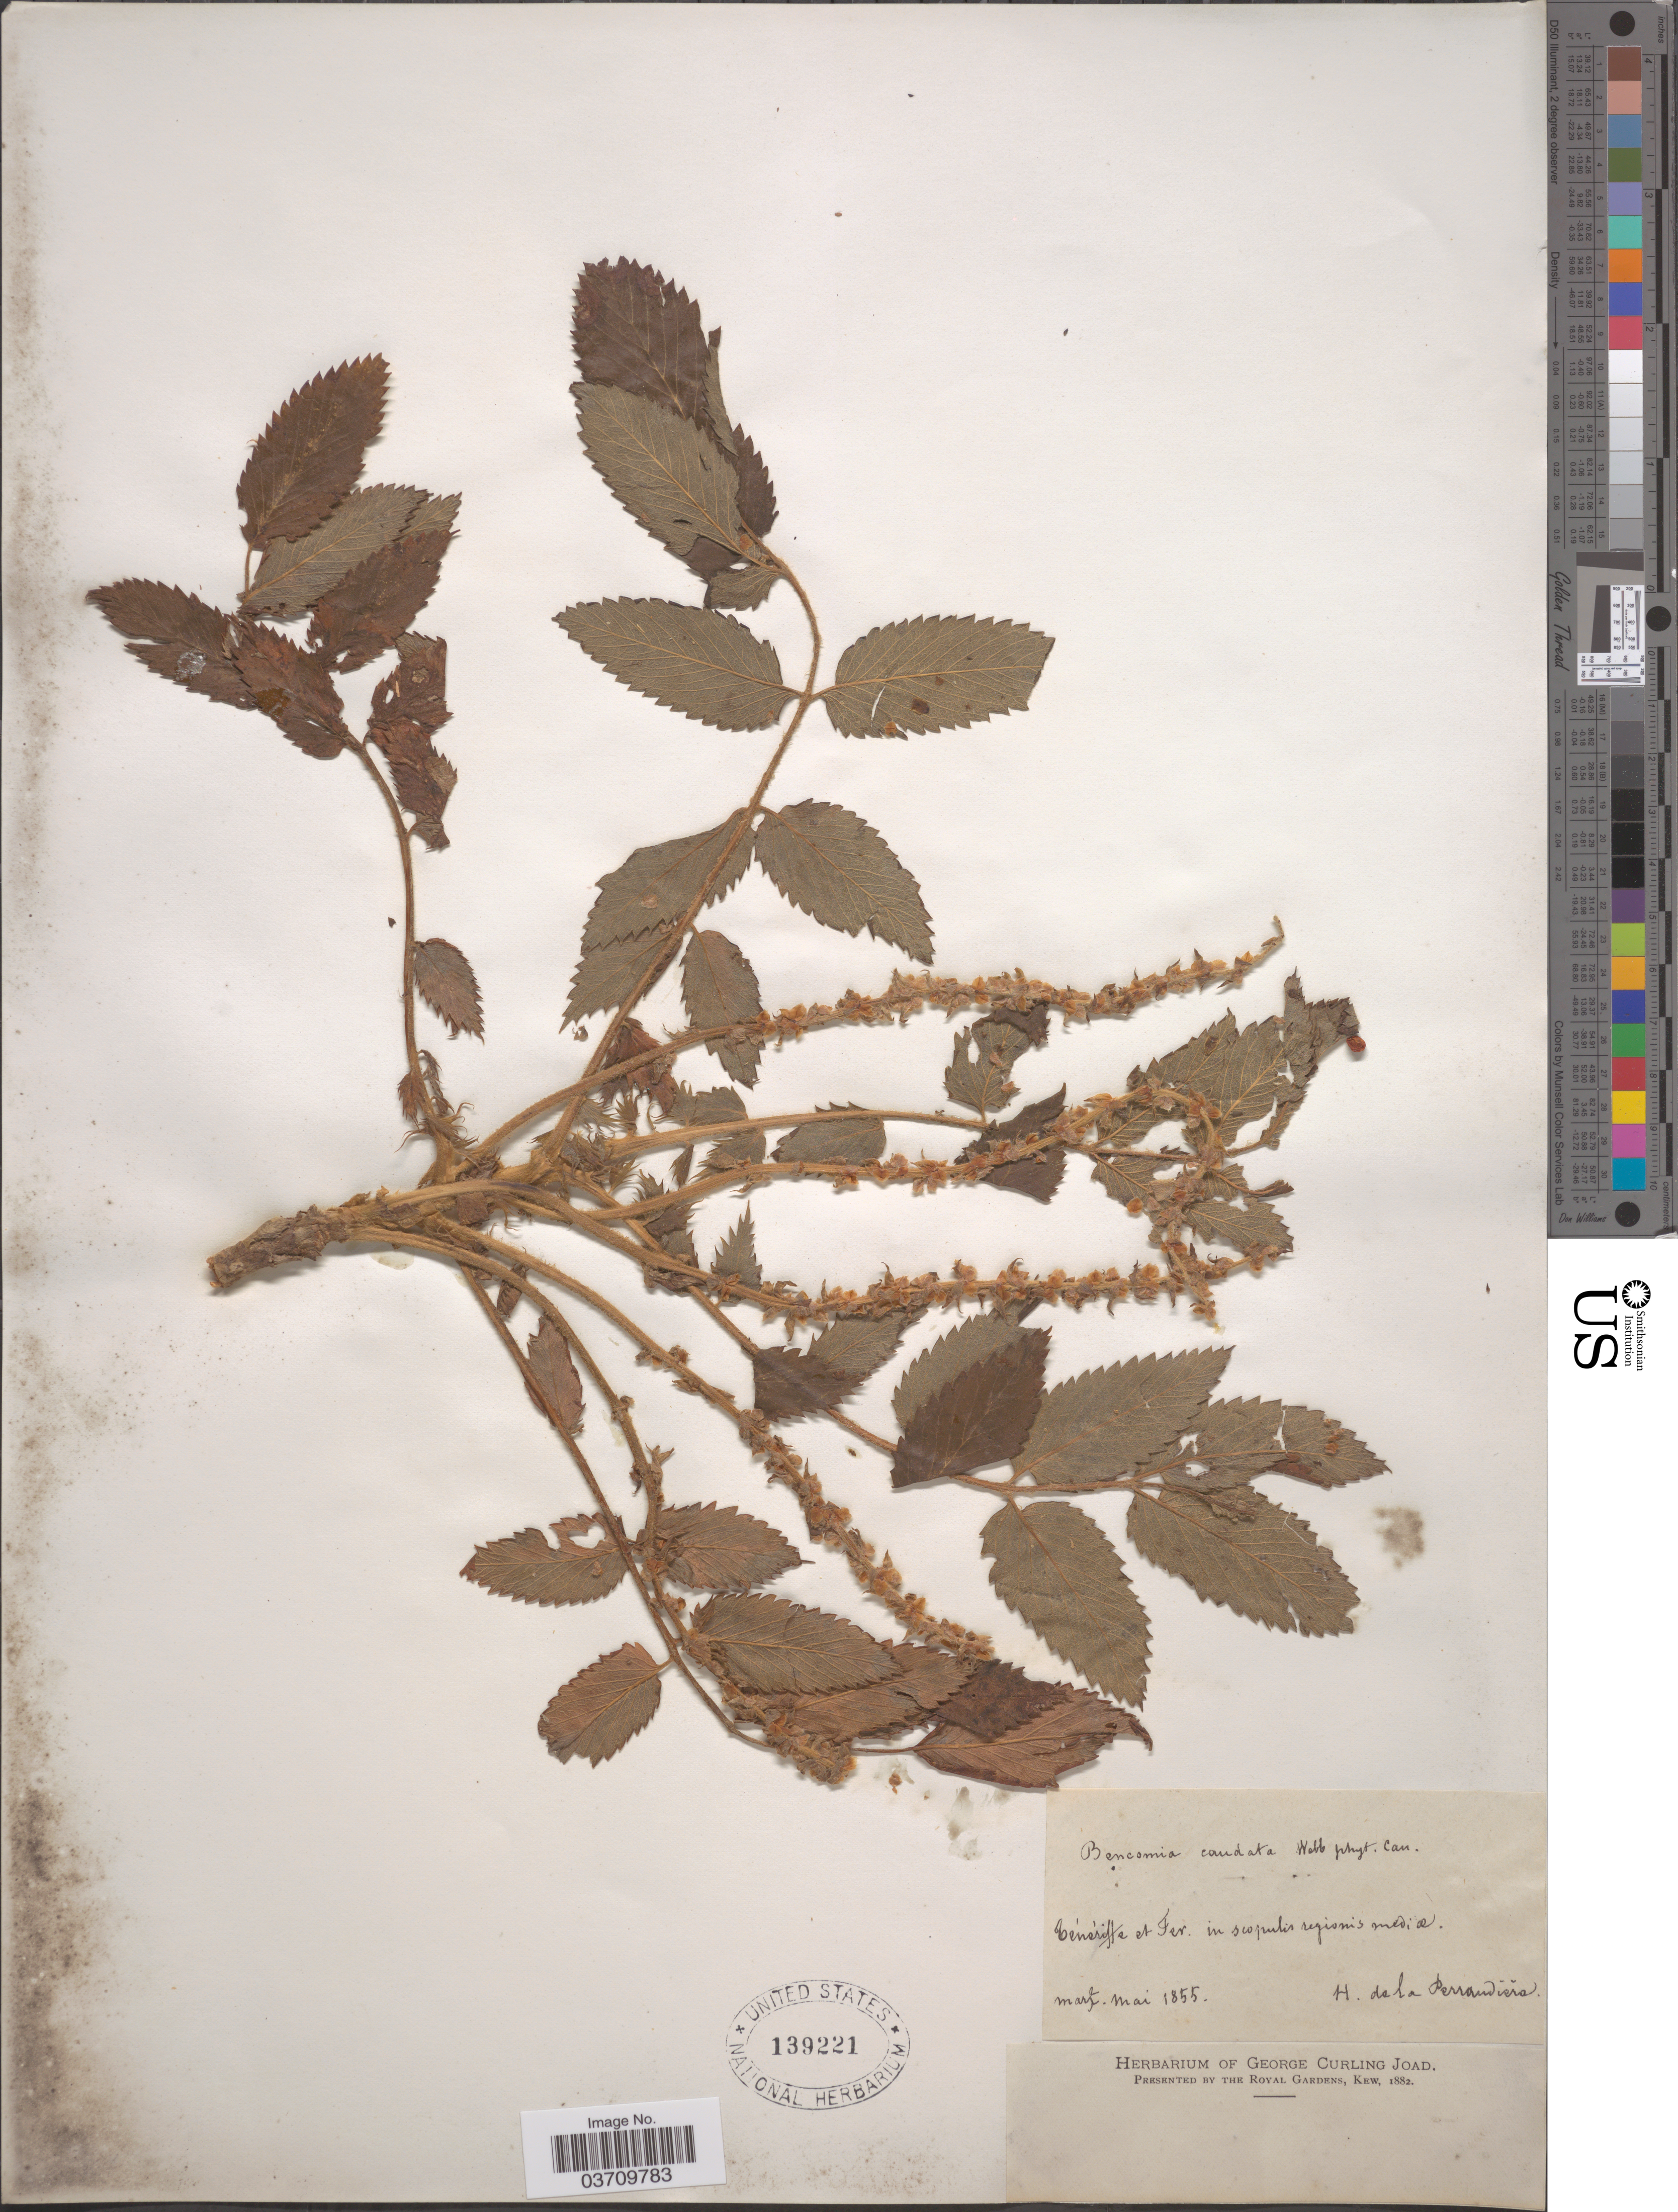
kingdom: Plantae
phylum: Tracheophyta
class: Magnoliopsida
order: Rosales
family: Rosaceae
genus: Bencomia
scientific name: Bencomia caudata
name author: Webb. & Berthel.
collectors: H. de la Perraudière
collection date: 1855-03/1855-05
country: Spain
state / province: Canarias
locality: Ténériffe et Fer. in scopulis regionis mediæ.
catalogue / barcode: US 139221